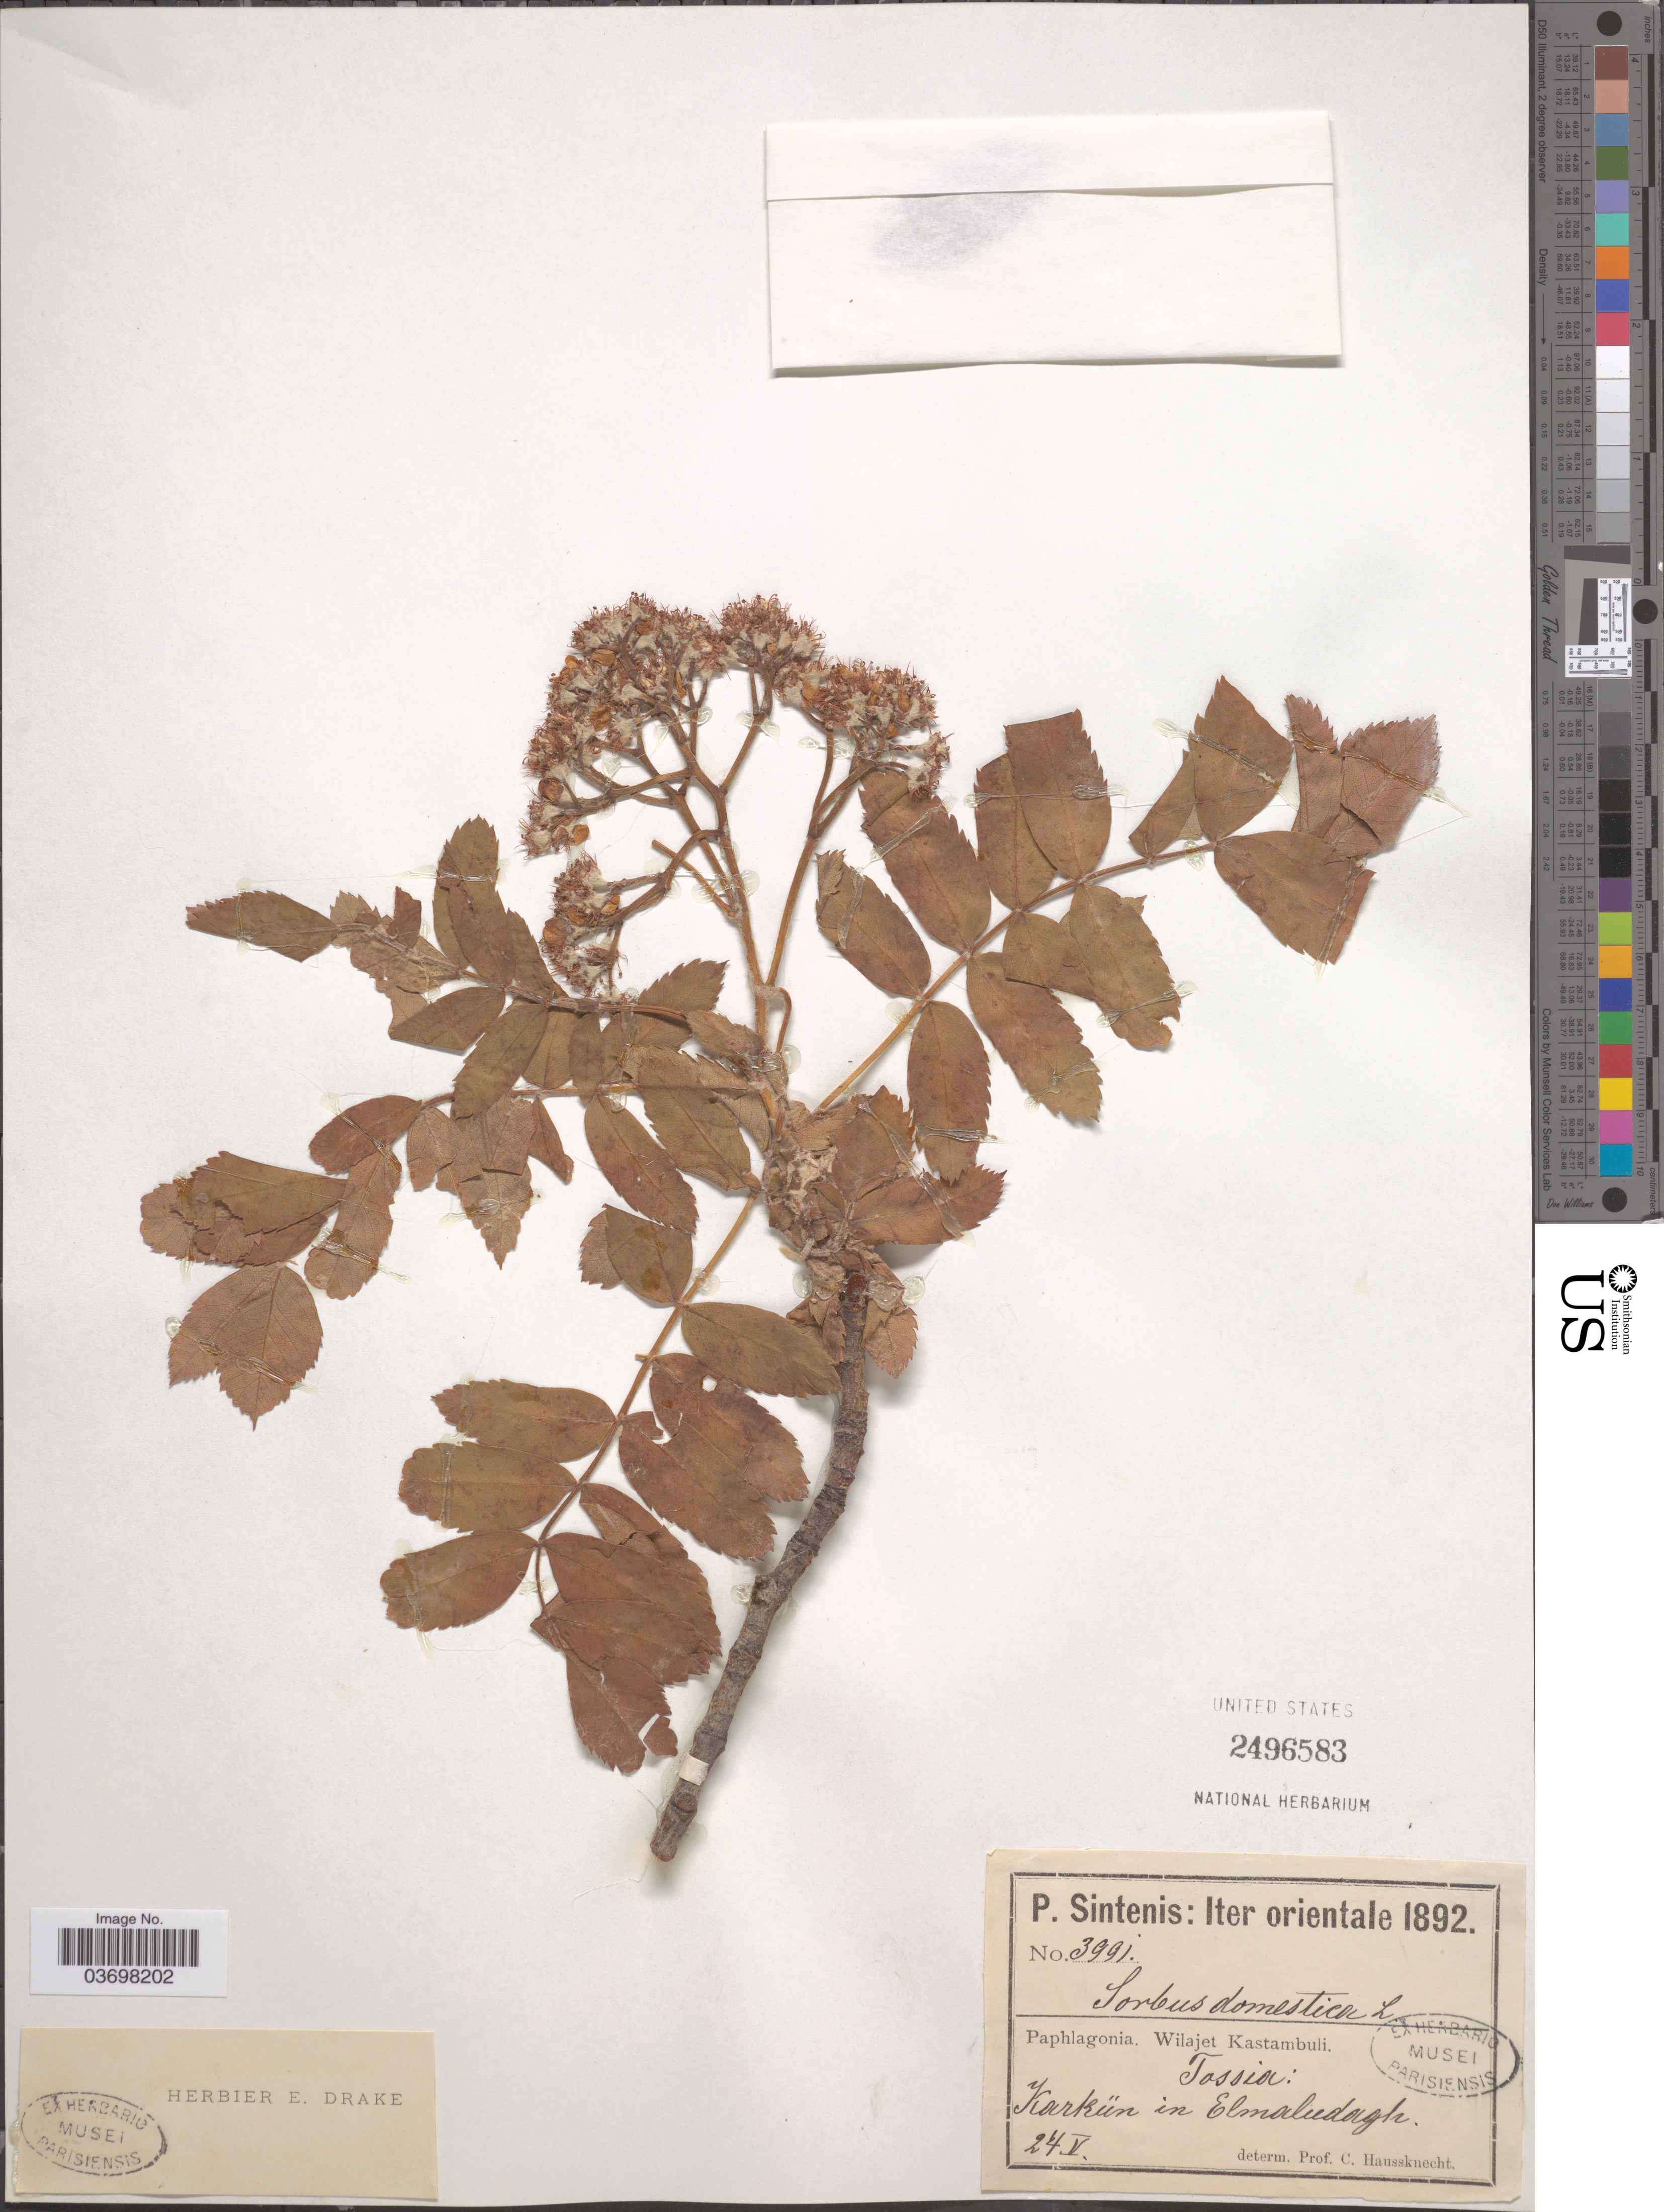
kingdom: Plantae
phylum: Tracheophyta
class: Magnoliopsida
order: Rosales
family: Rosaceae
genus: Cormus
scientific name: Cormus domestica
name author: (L.) Spach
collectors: P. Sintenis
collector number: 3991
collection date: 1892-05-24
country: Turkey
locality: Iter Orientale. Paphlagonia. Wilajet Kastambuli. Tossia: Karkün in Elmaludagh.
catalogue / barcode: US 2496583